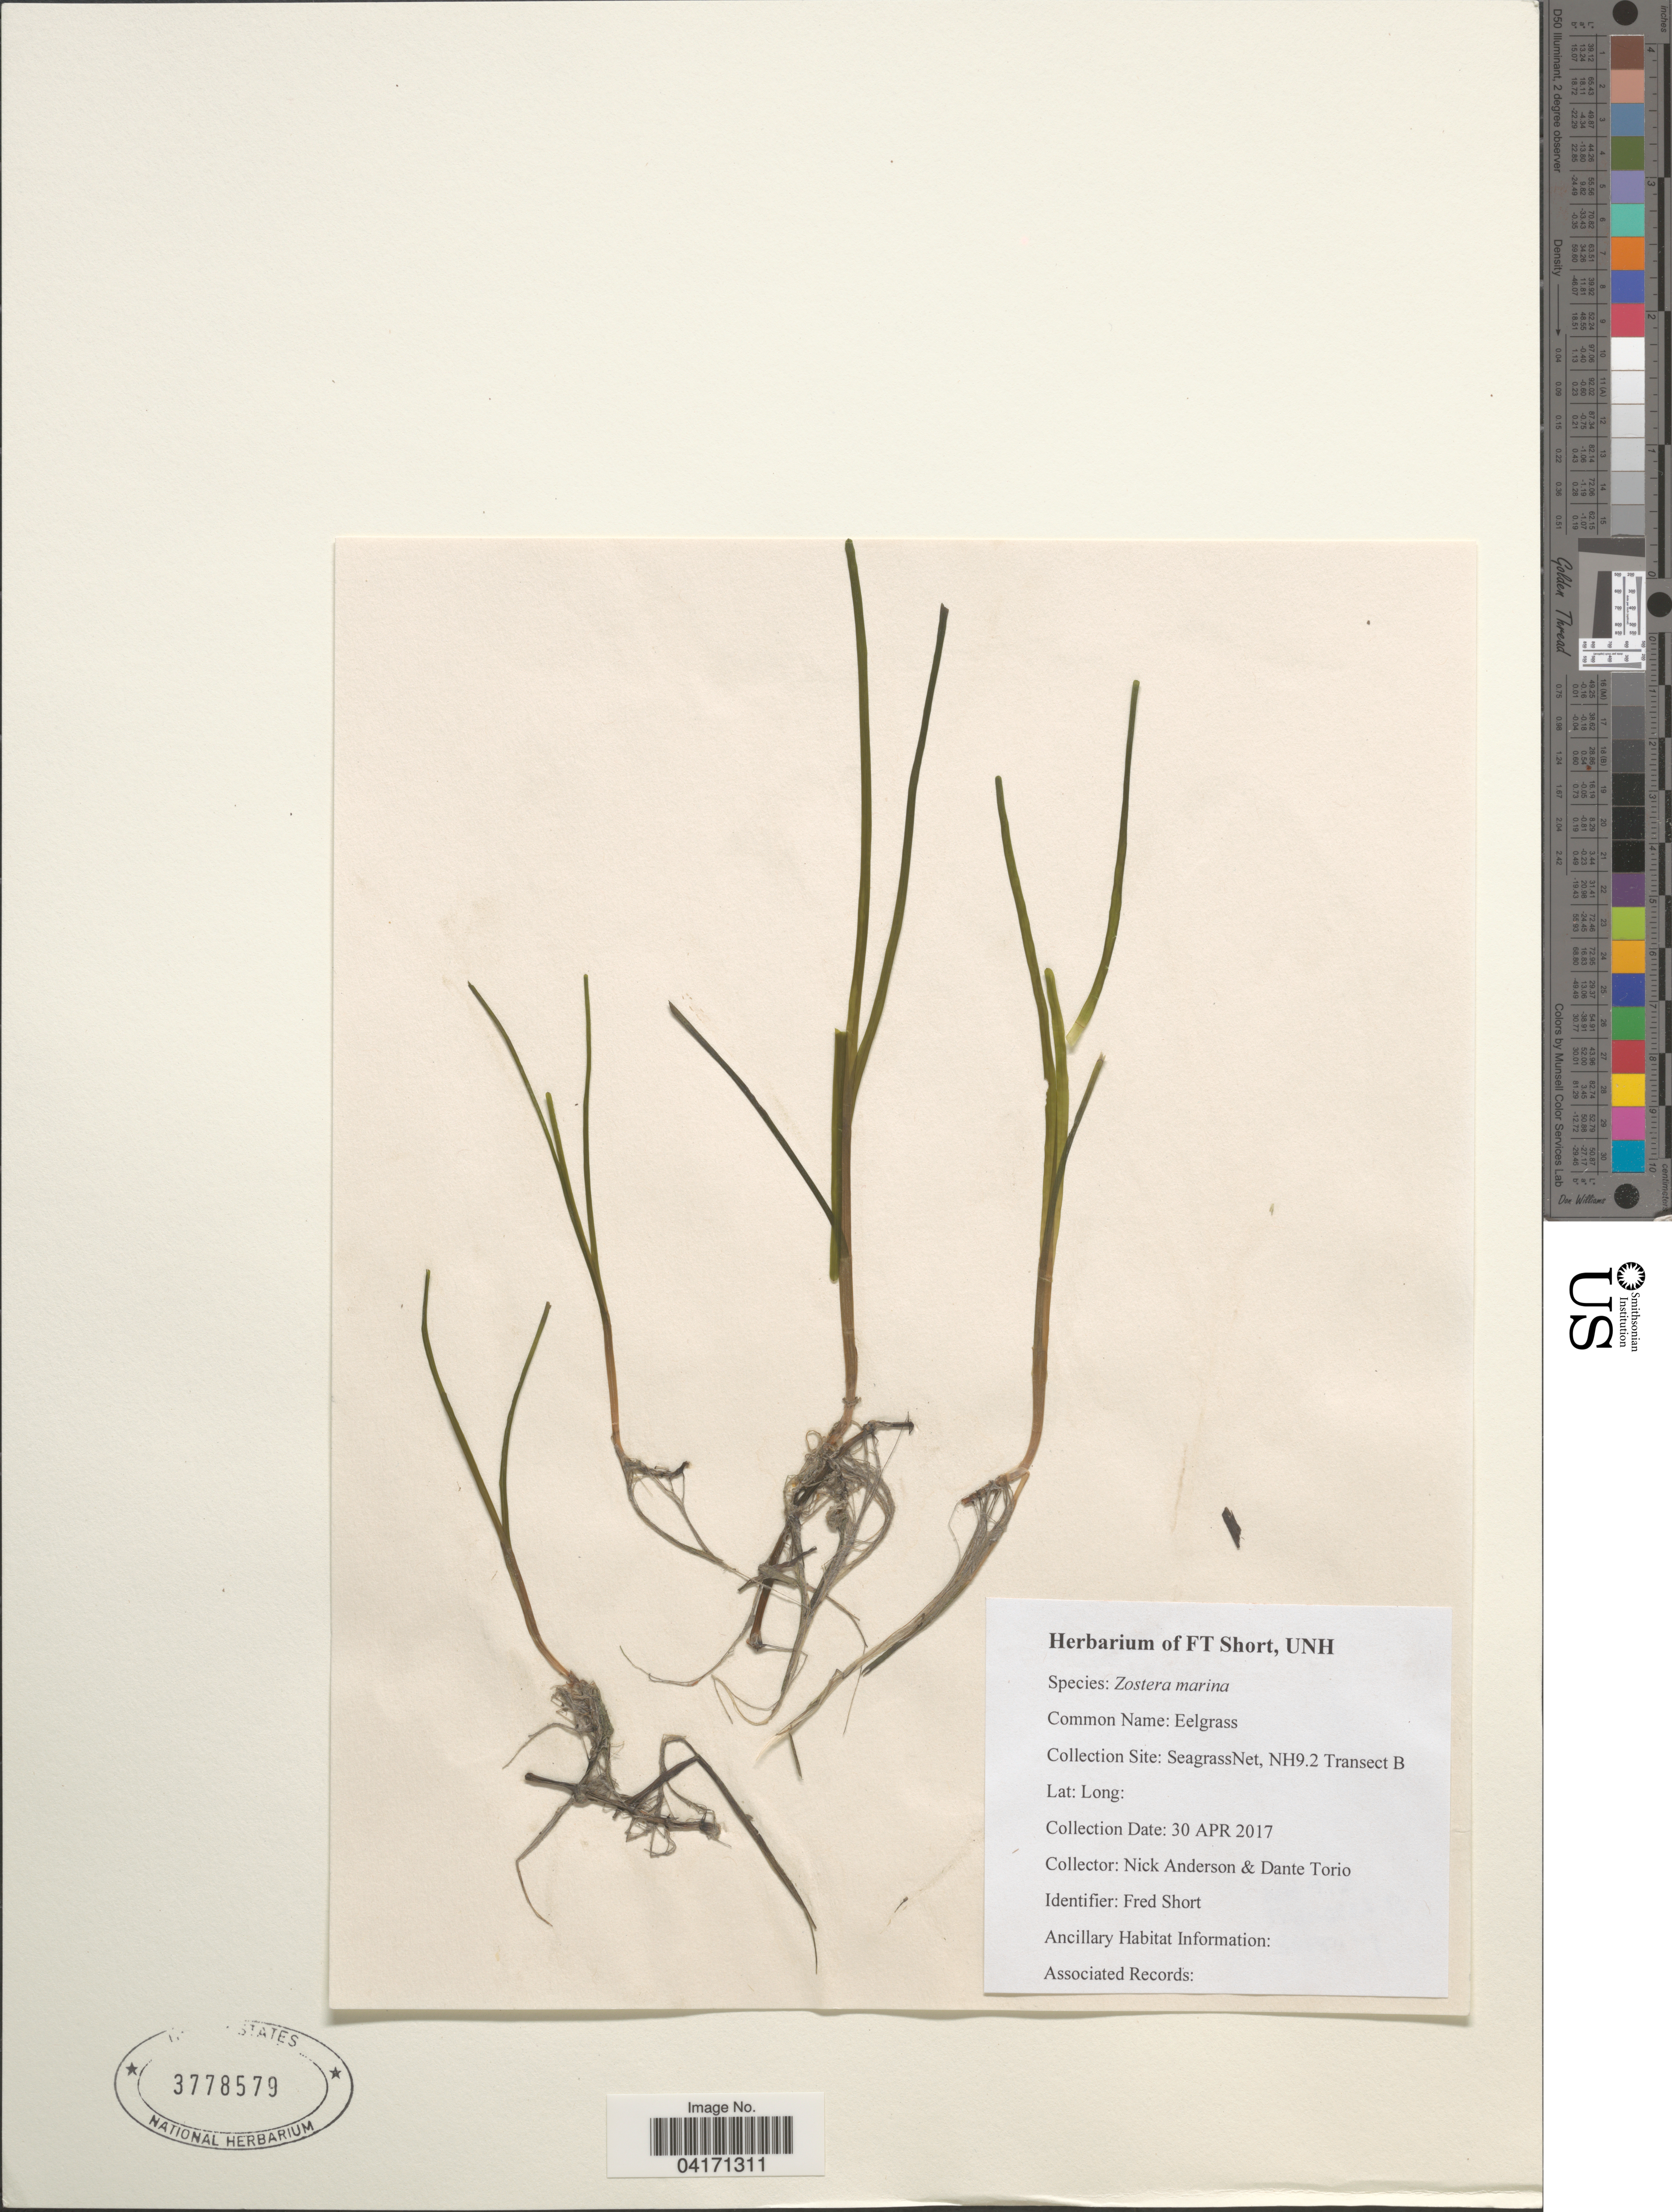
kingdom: Plantae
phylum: Tracheophyta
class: Liliopsida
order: Alismatales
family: Zosteraceae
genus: Zostera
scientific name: Zostera marina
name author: L.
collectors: N. Anderson & D. Torio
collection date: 2017-04-30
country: United States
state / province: New Hampshire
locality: SeagrassNet, NH9.2 Transect B.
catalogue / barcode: US 3778579